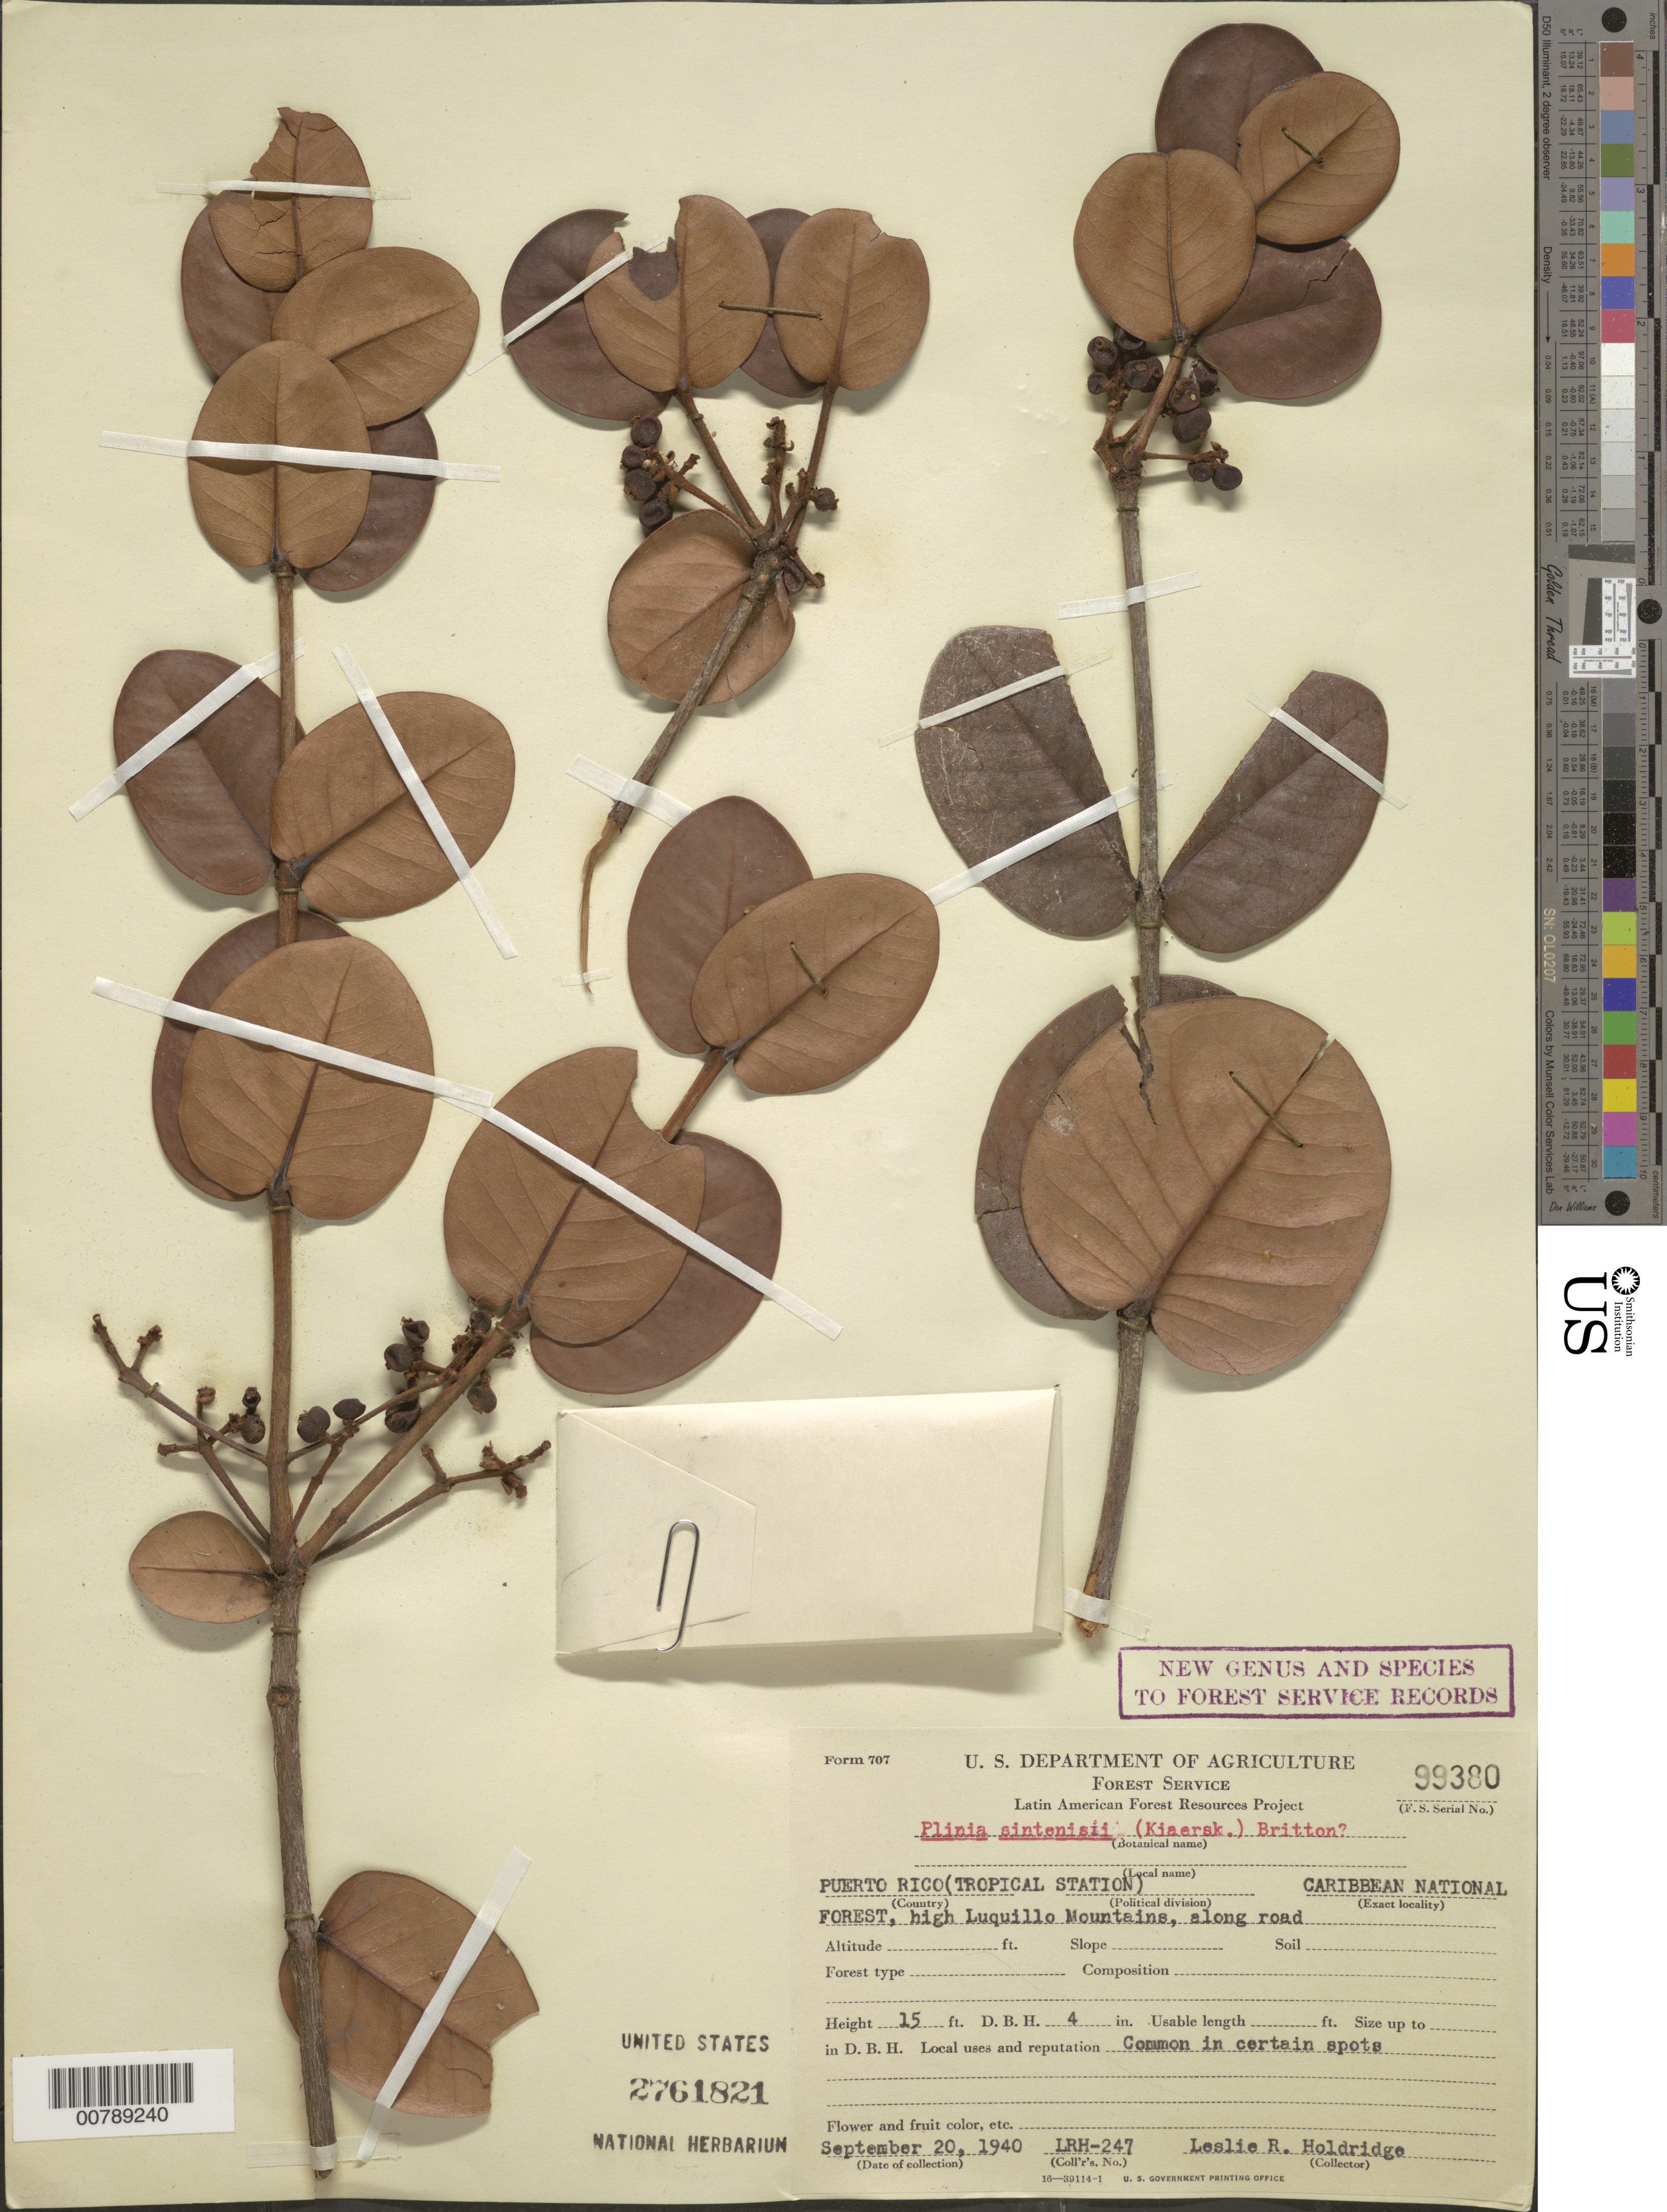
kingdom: Plantae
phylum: Tracheophyta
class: Magnoliopsida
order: Myrtales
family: Myrtaceae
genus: Myrcia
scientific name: Myrcia sintenisiana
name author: M.F. Santos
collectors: L. Holdridge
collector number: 247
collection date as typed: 20 Sep 1940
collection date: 1940-09-20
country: Puerto Rico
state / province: Luquillo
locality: Caribbean National Forest, high Luquillo Mountains, along road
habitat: Along road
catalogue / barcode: US 2761821